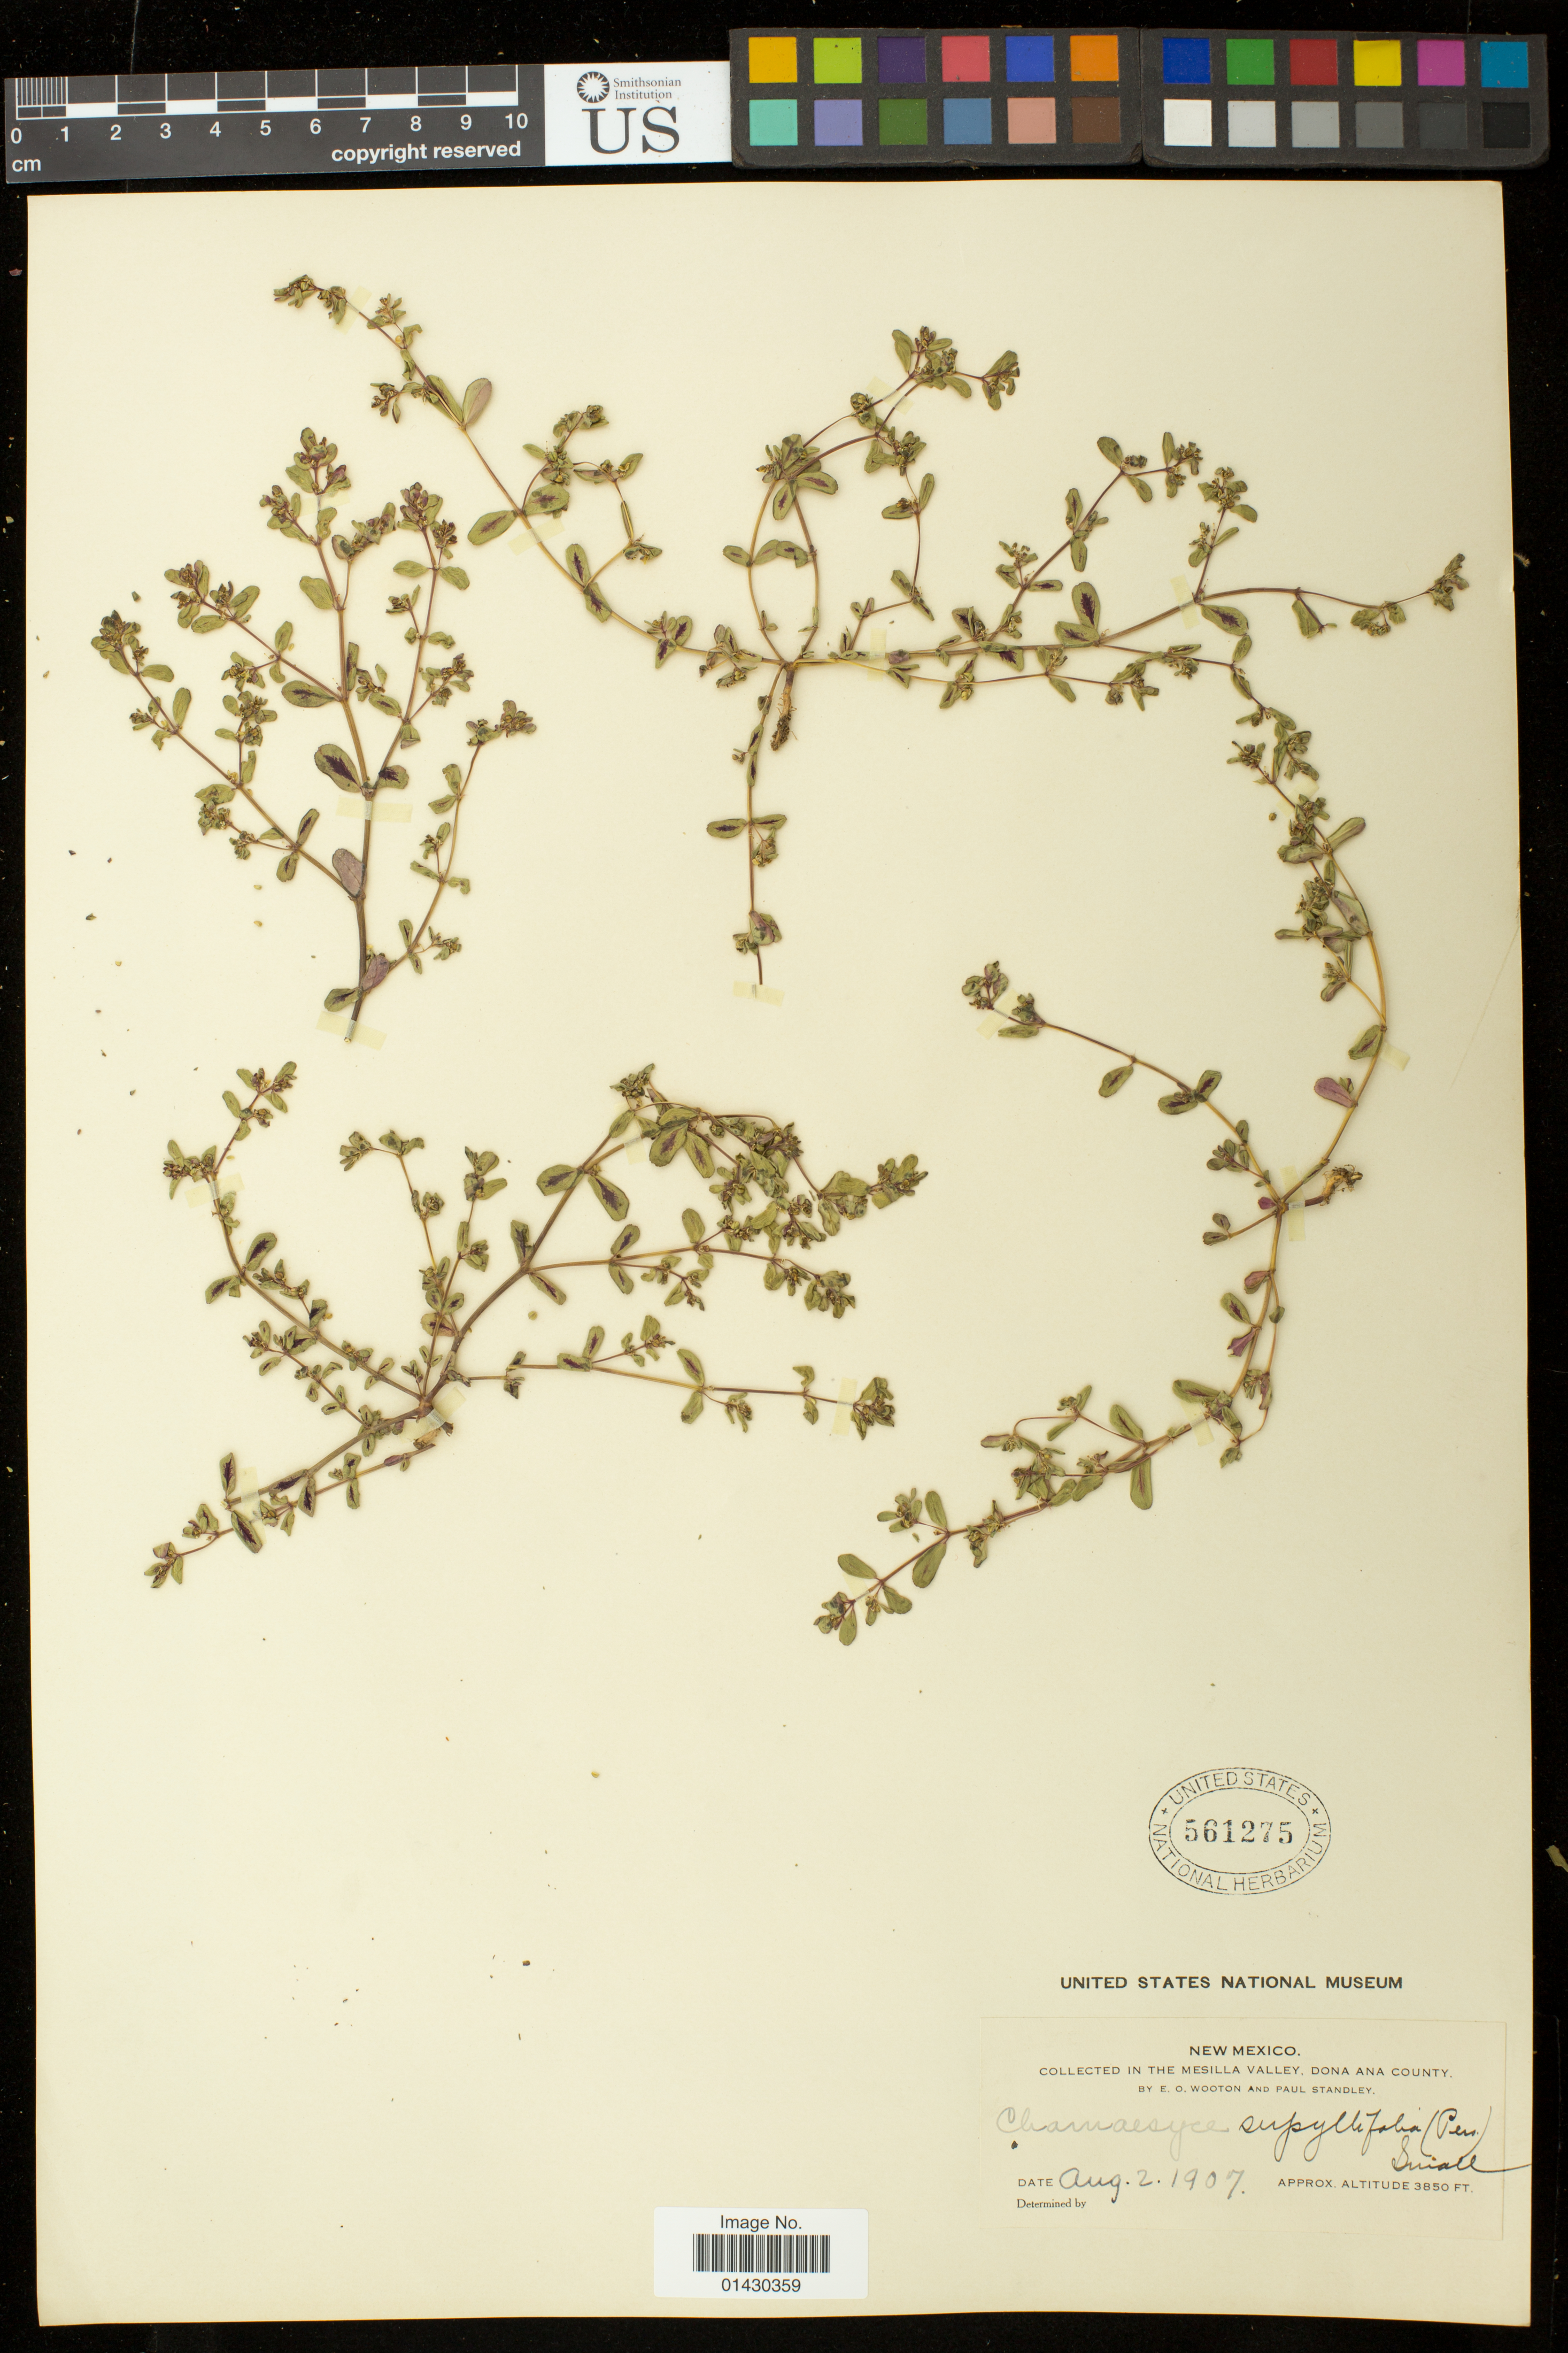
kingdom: Plantae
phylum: Tracheophyta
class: Magnoliopsida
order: Malpighiales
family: Euphorbiaceae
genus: Euphorbia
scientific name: Euphorbia serpillifolia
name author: Pers.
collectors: E. O. Wooton & P. C. Standley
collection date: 1907-08-02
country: United States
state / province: New Mexico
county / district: Dona Ana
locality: Mesilla Valley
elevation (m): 1173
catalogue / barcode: US 561275